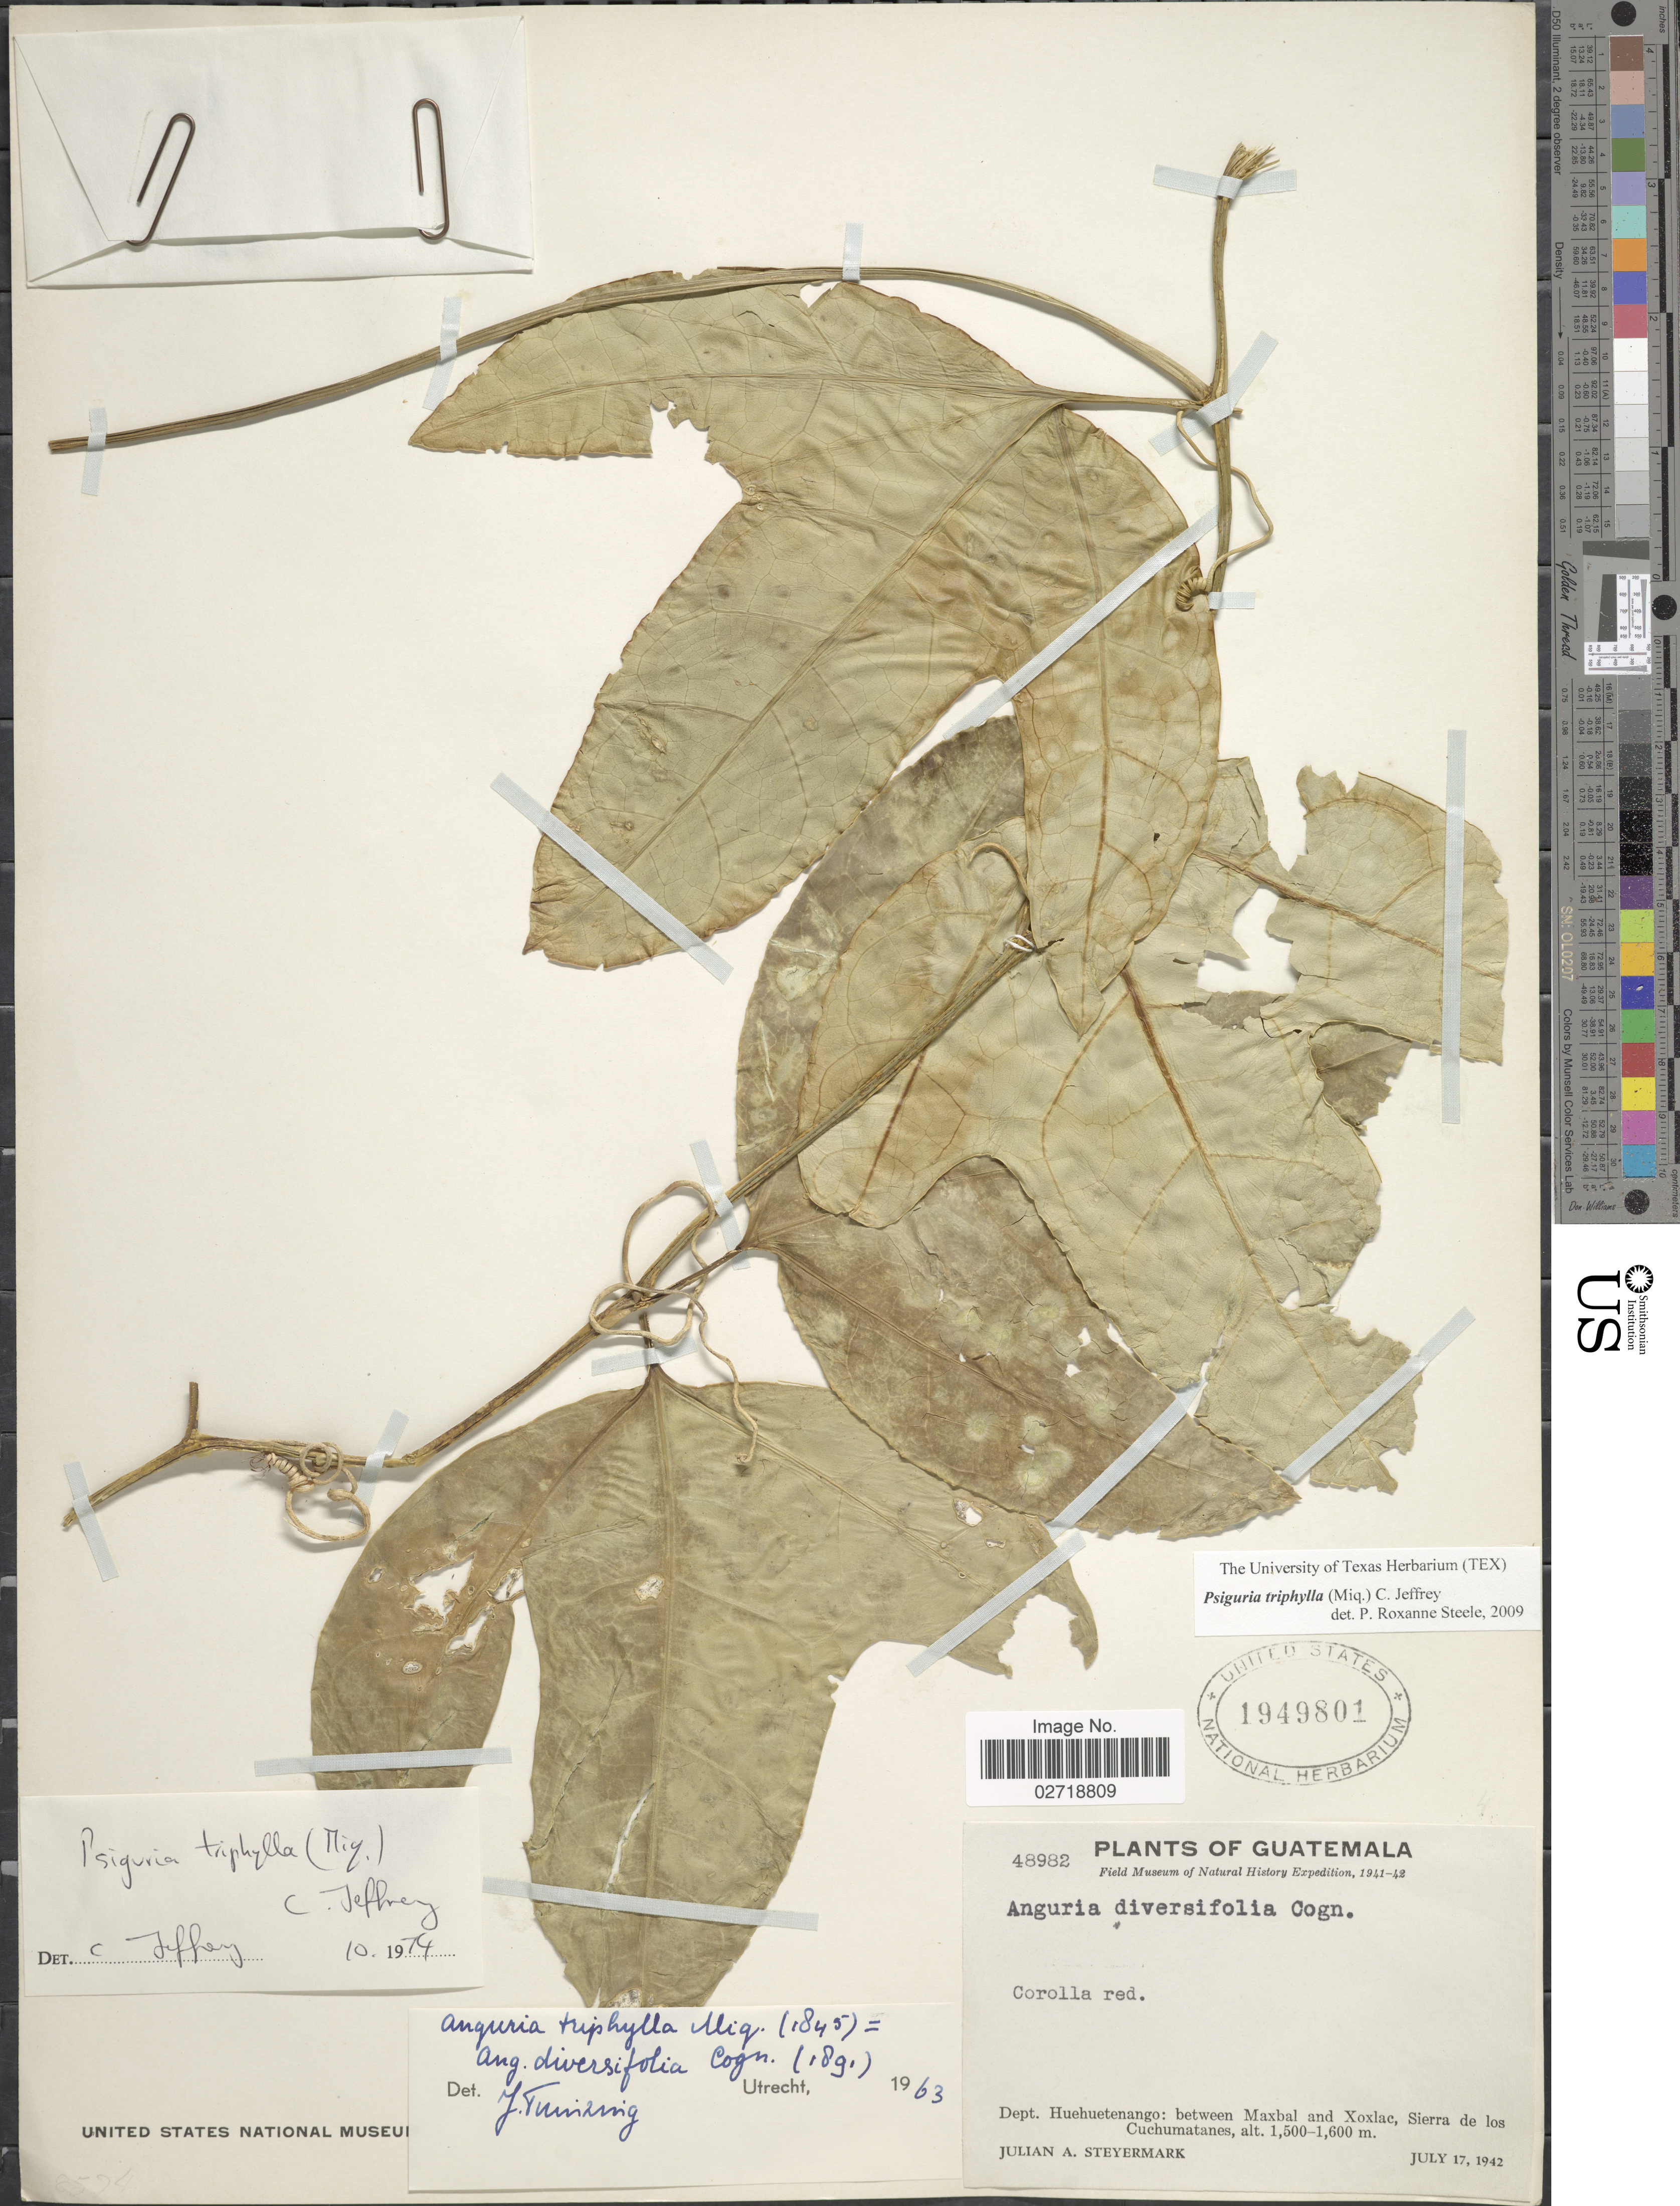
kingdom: Plantae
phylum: Tracheophyta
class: Magnoliopsida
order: Cucurbitales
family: Cucurbitaceae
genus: Psiguria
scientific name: Psiguria triphylla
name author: (Miq.) C. Jeffrey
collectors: J. Steyermark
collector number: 48982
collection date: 1942-07-17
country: Guatemala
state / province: Huehuetenango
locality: Between Maxbal and Xoxlac, Sierra de los Cuchumatanes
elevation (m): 1500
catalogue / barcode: US 1949801